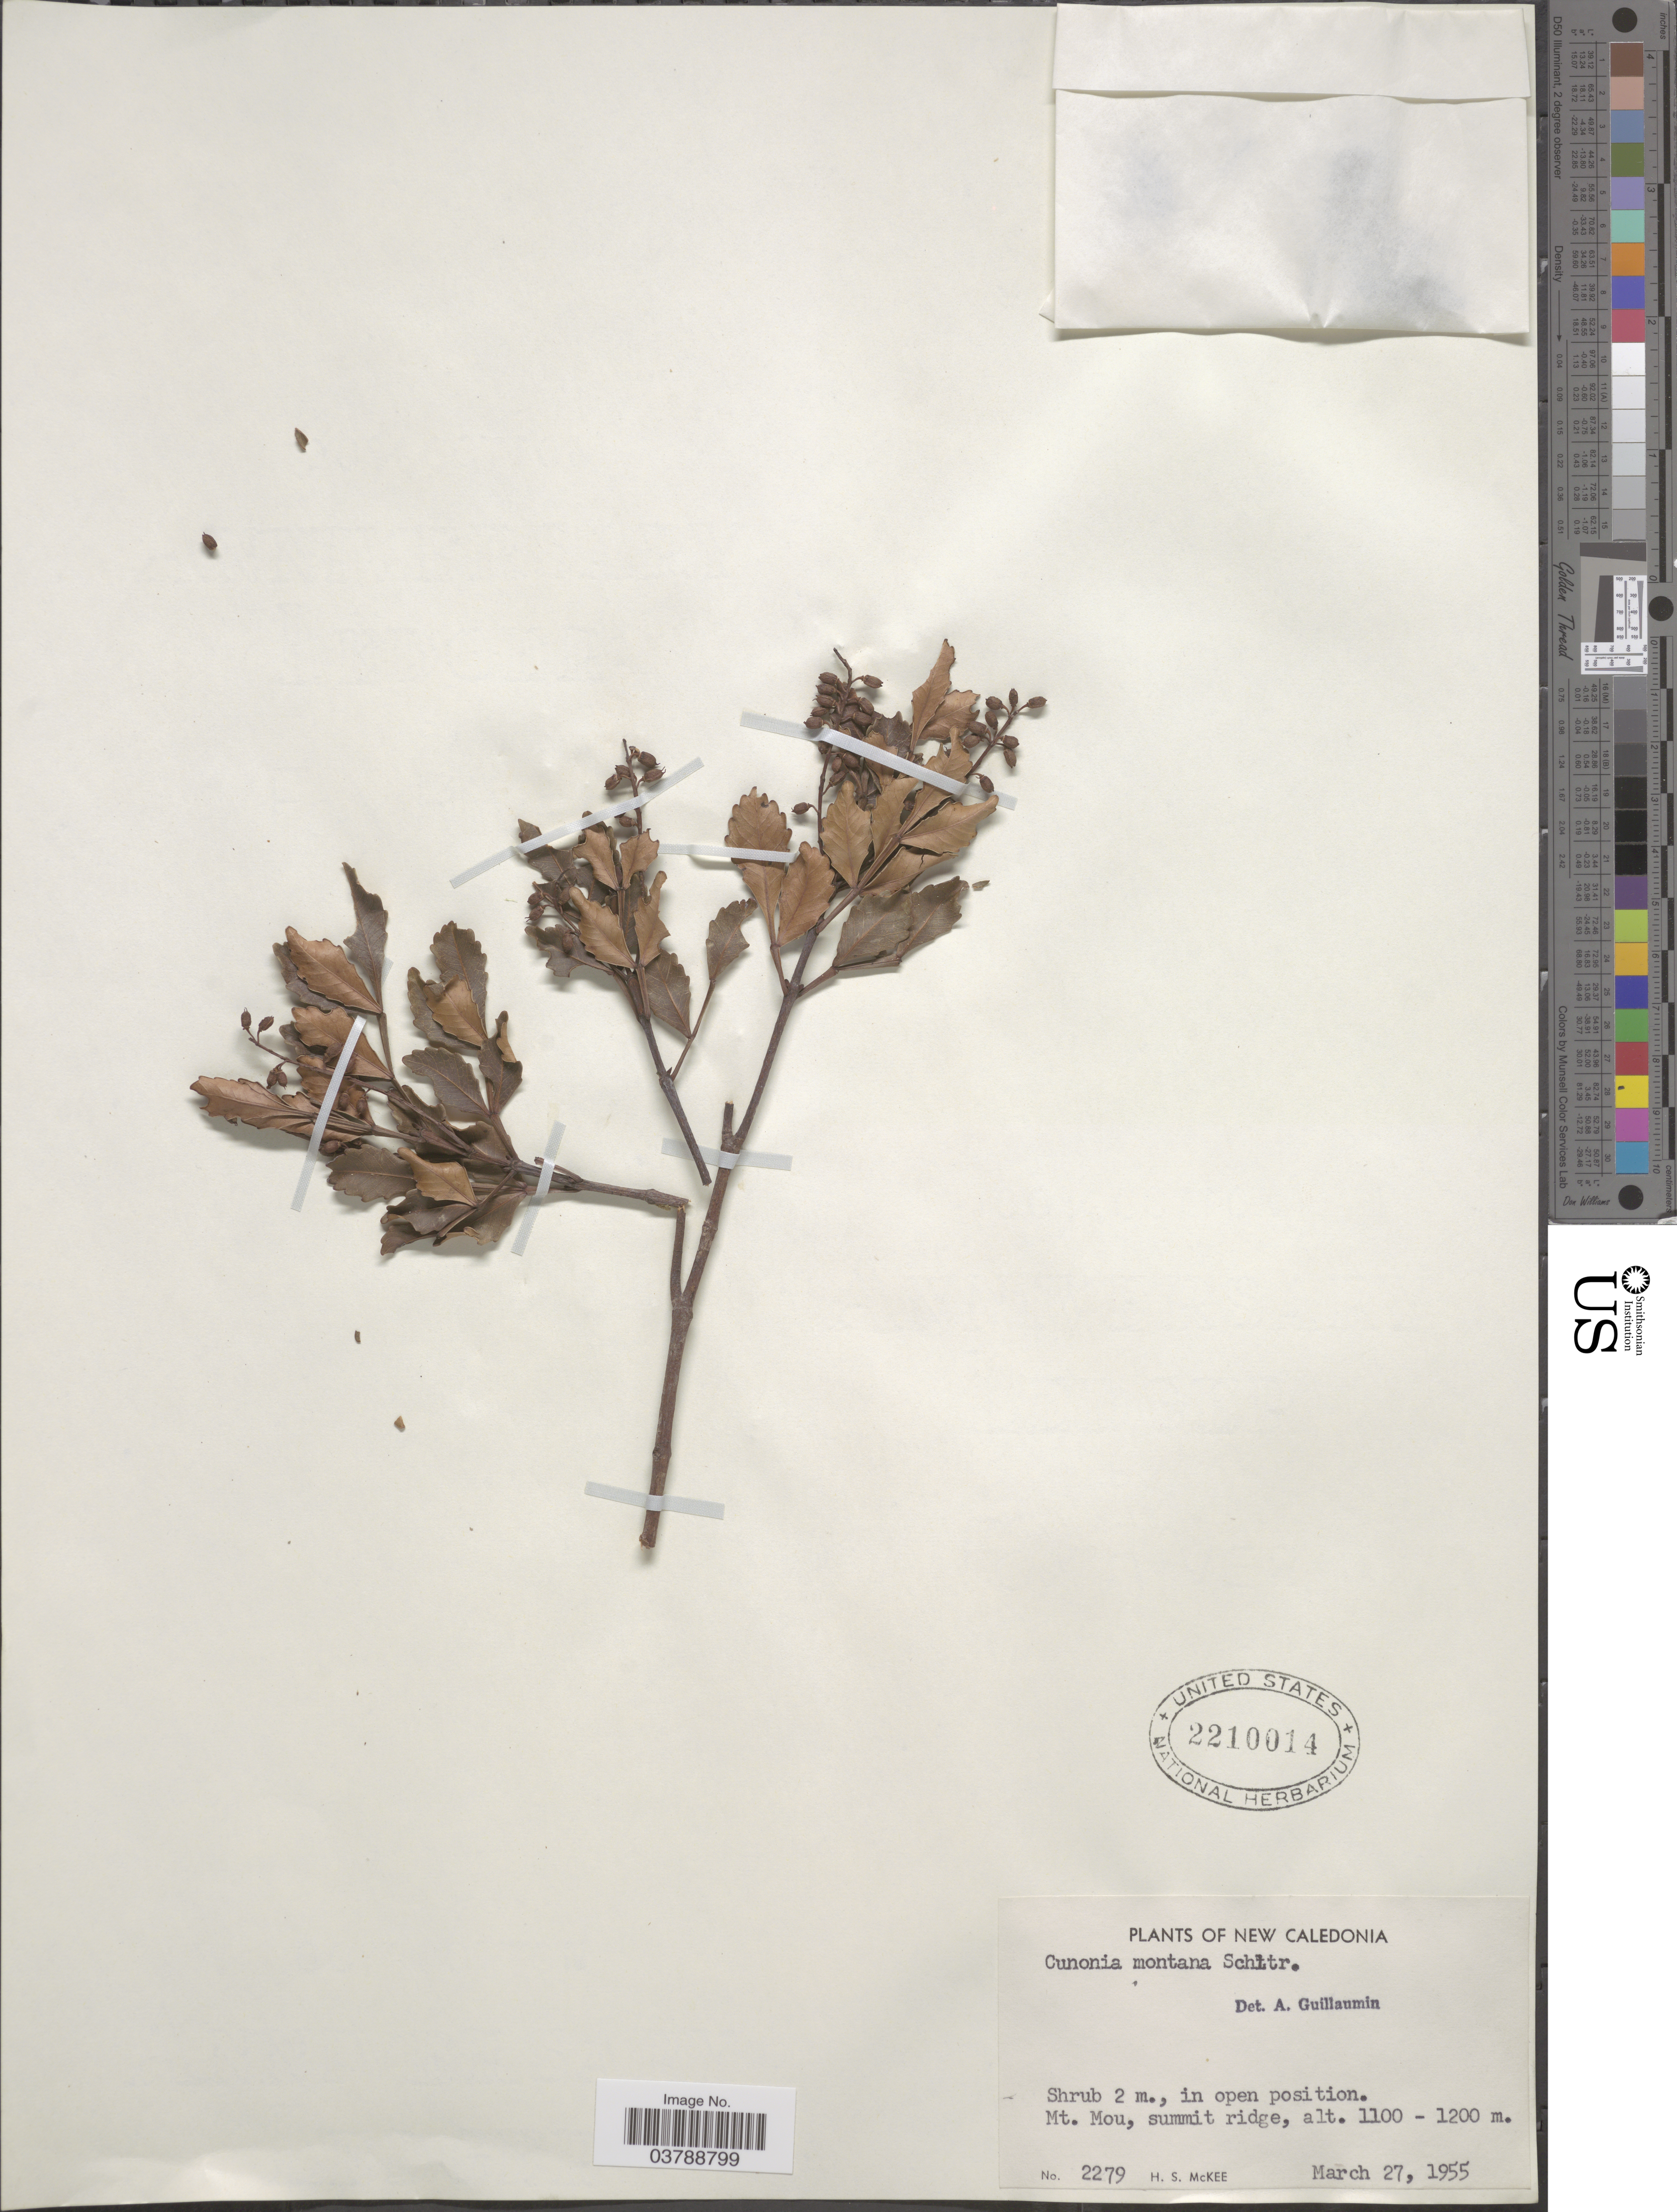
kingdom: Plantae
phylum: Tracheophyta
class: Magnoliopsida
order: Oxalidales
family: Cunoniaceae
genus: Cunonia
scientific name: Cunonia montana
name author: Schltr.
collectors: H. S. McKee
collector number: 2279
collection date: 1955-03-27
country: New Caledonia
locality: Mt. Mou, summit ridge.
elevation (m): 1100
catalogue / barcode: US 2210014